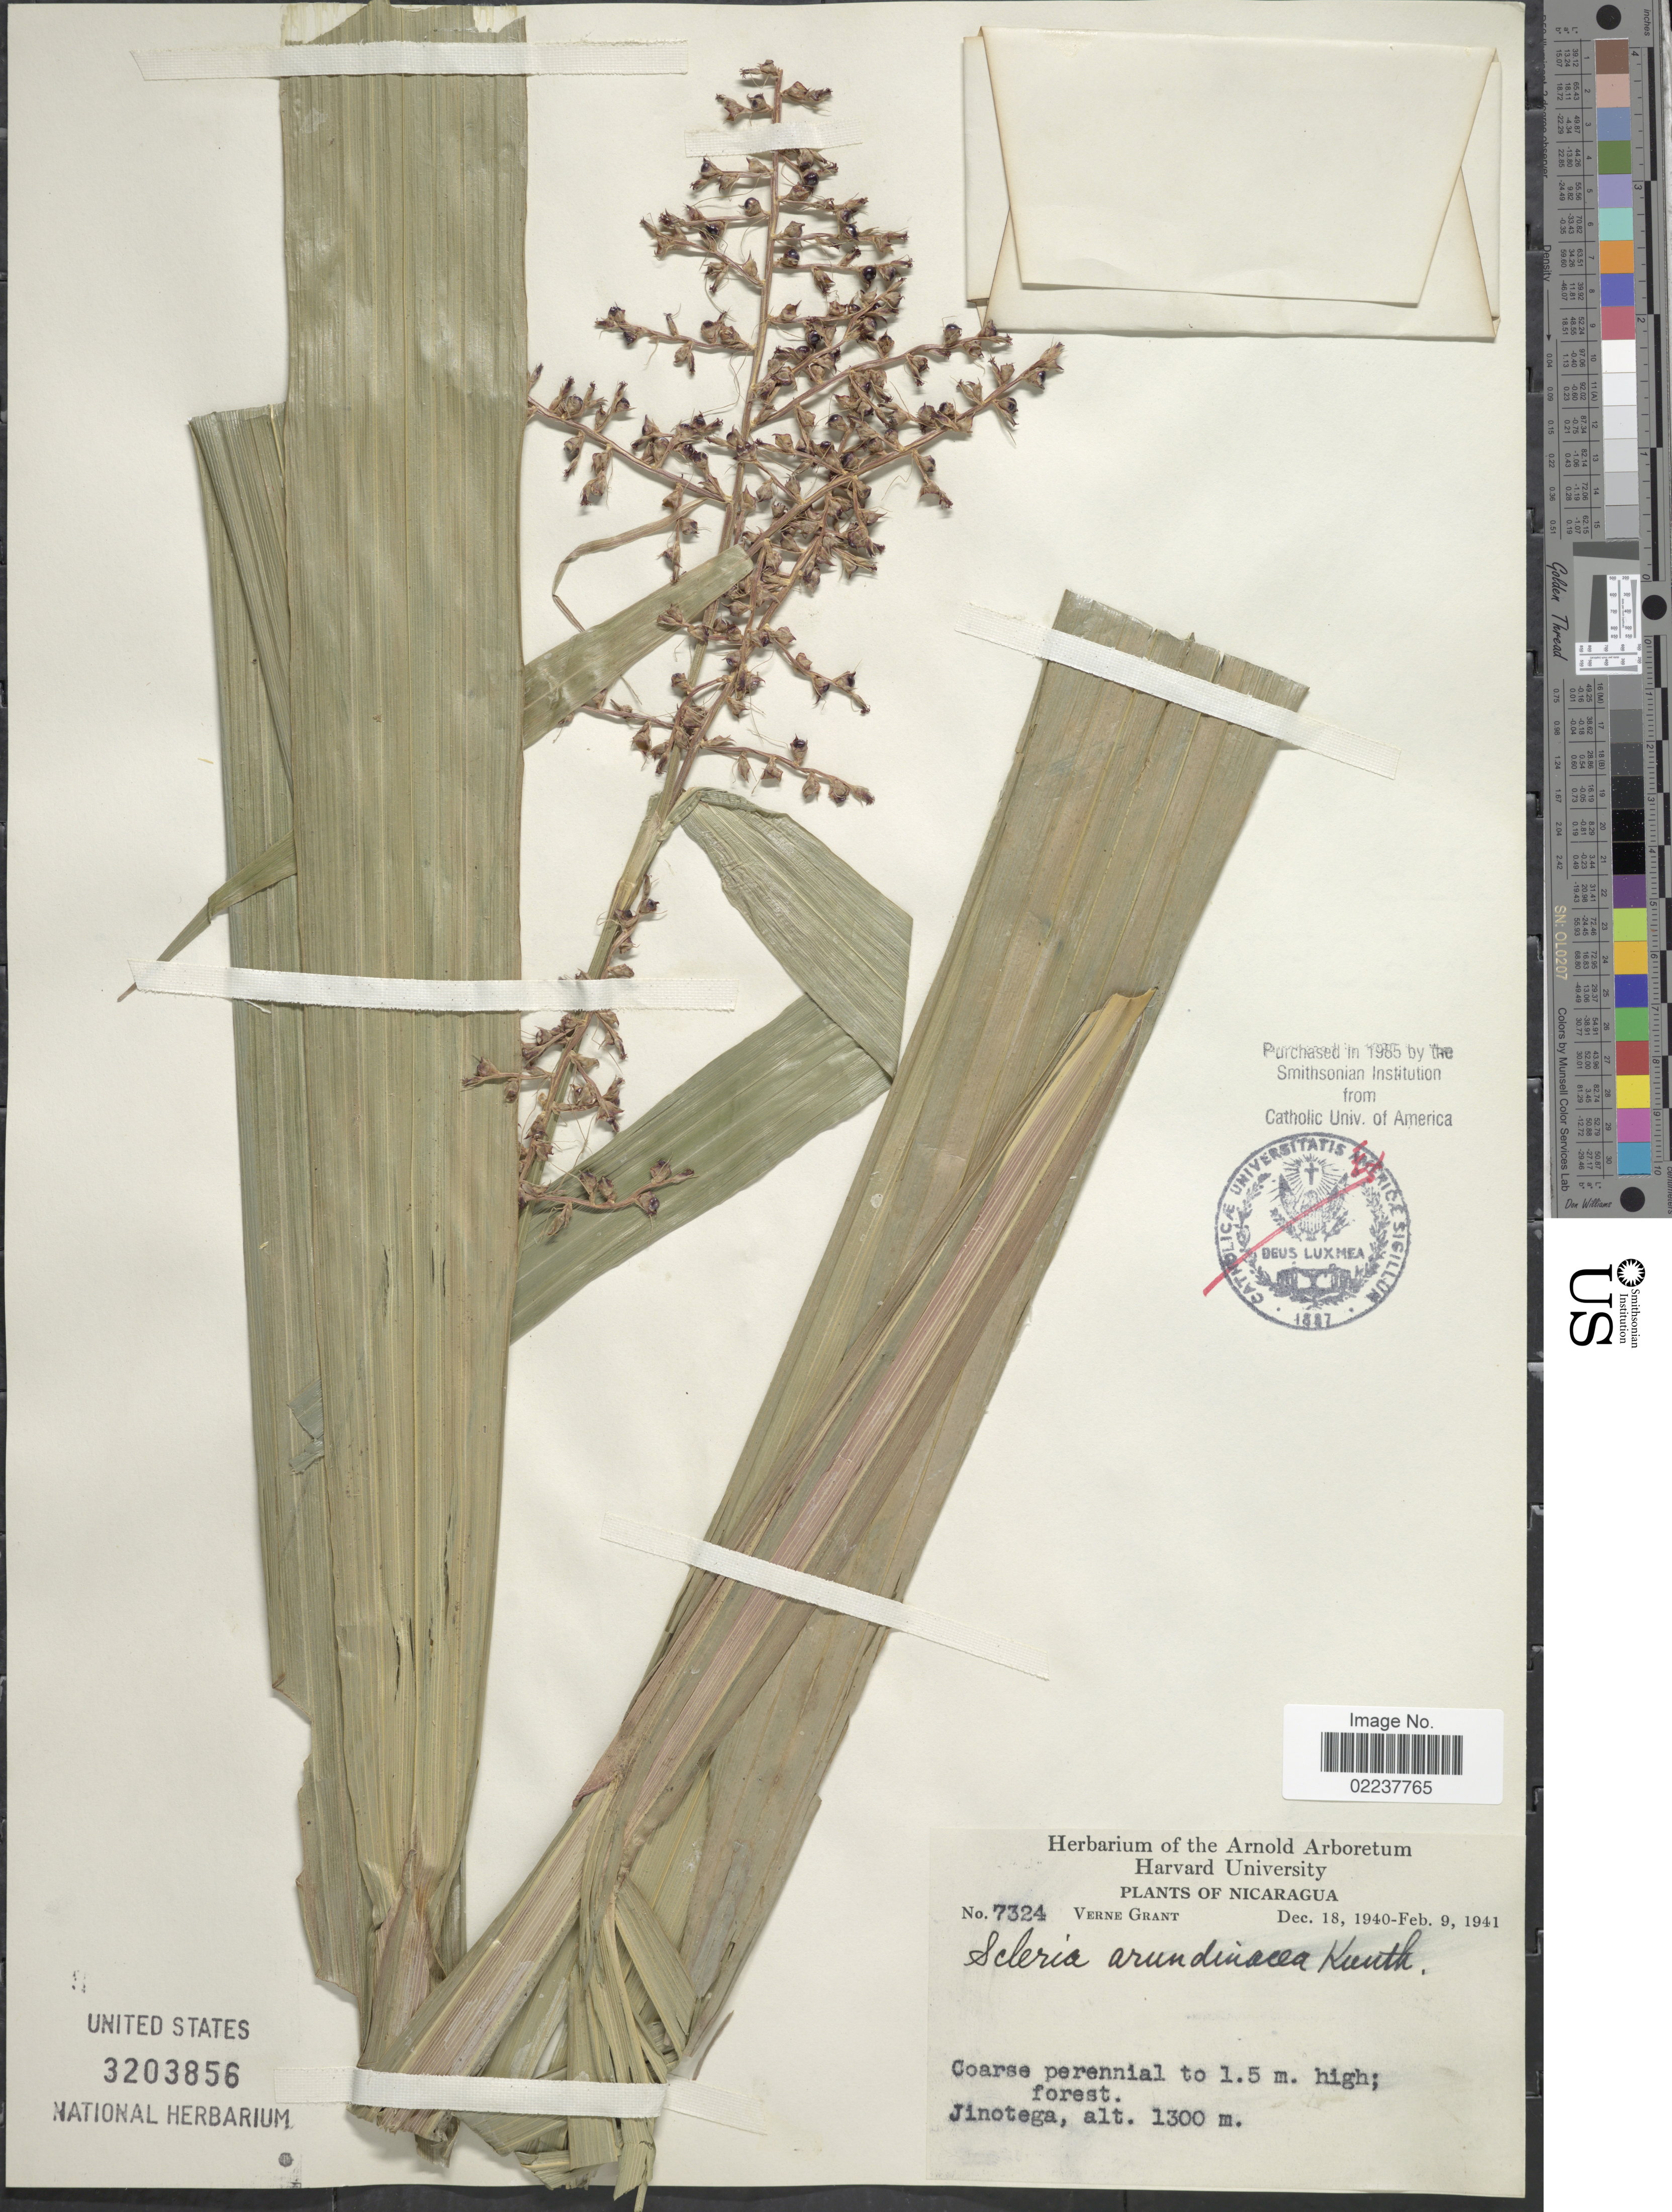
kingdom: Plantae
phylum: Tracheophyta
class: Liliopsida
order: Poales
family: Cyperaceae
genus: Scleria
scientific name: Scleria latifolia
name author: Sw.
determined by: Strong, Mark T., (BOT), Smithsonian Institution - National Museum of Natural History (UNITED STATES)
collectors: V. Grant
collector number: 7324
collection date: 1940-12-18/1941-02-09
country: Nicaragua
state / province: Jinotega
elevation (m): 1300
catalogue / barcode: US 3203856